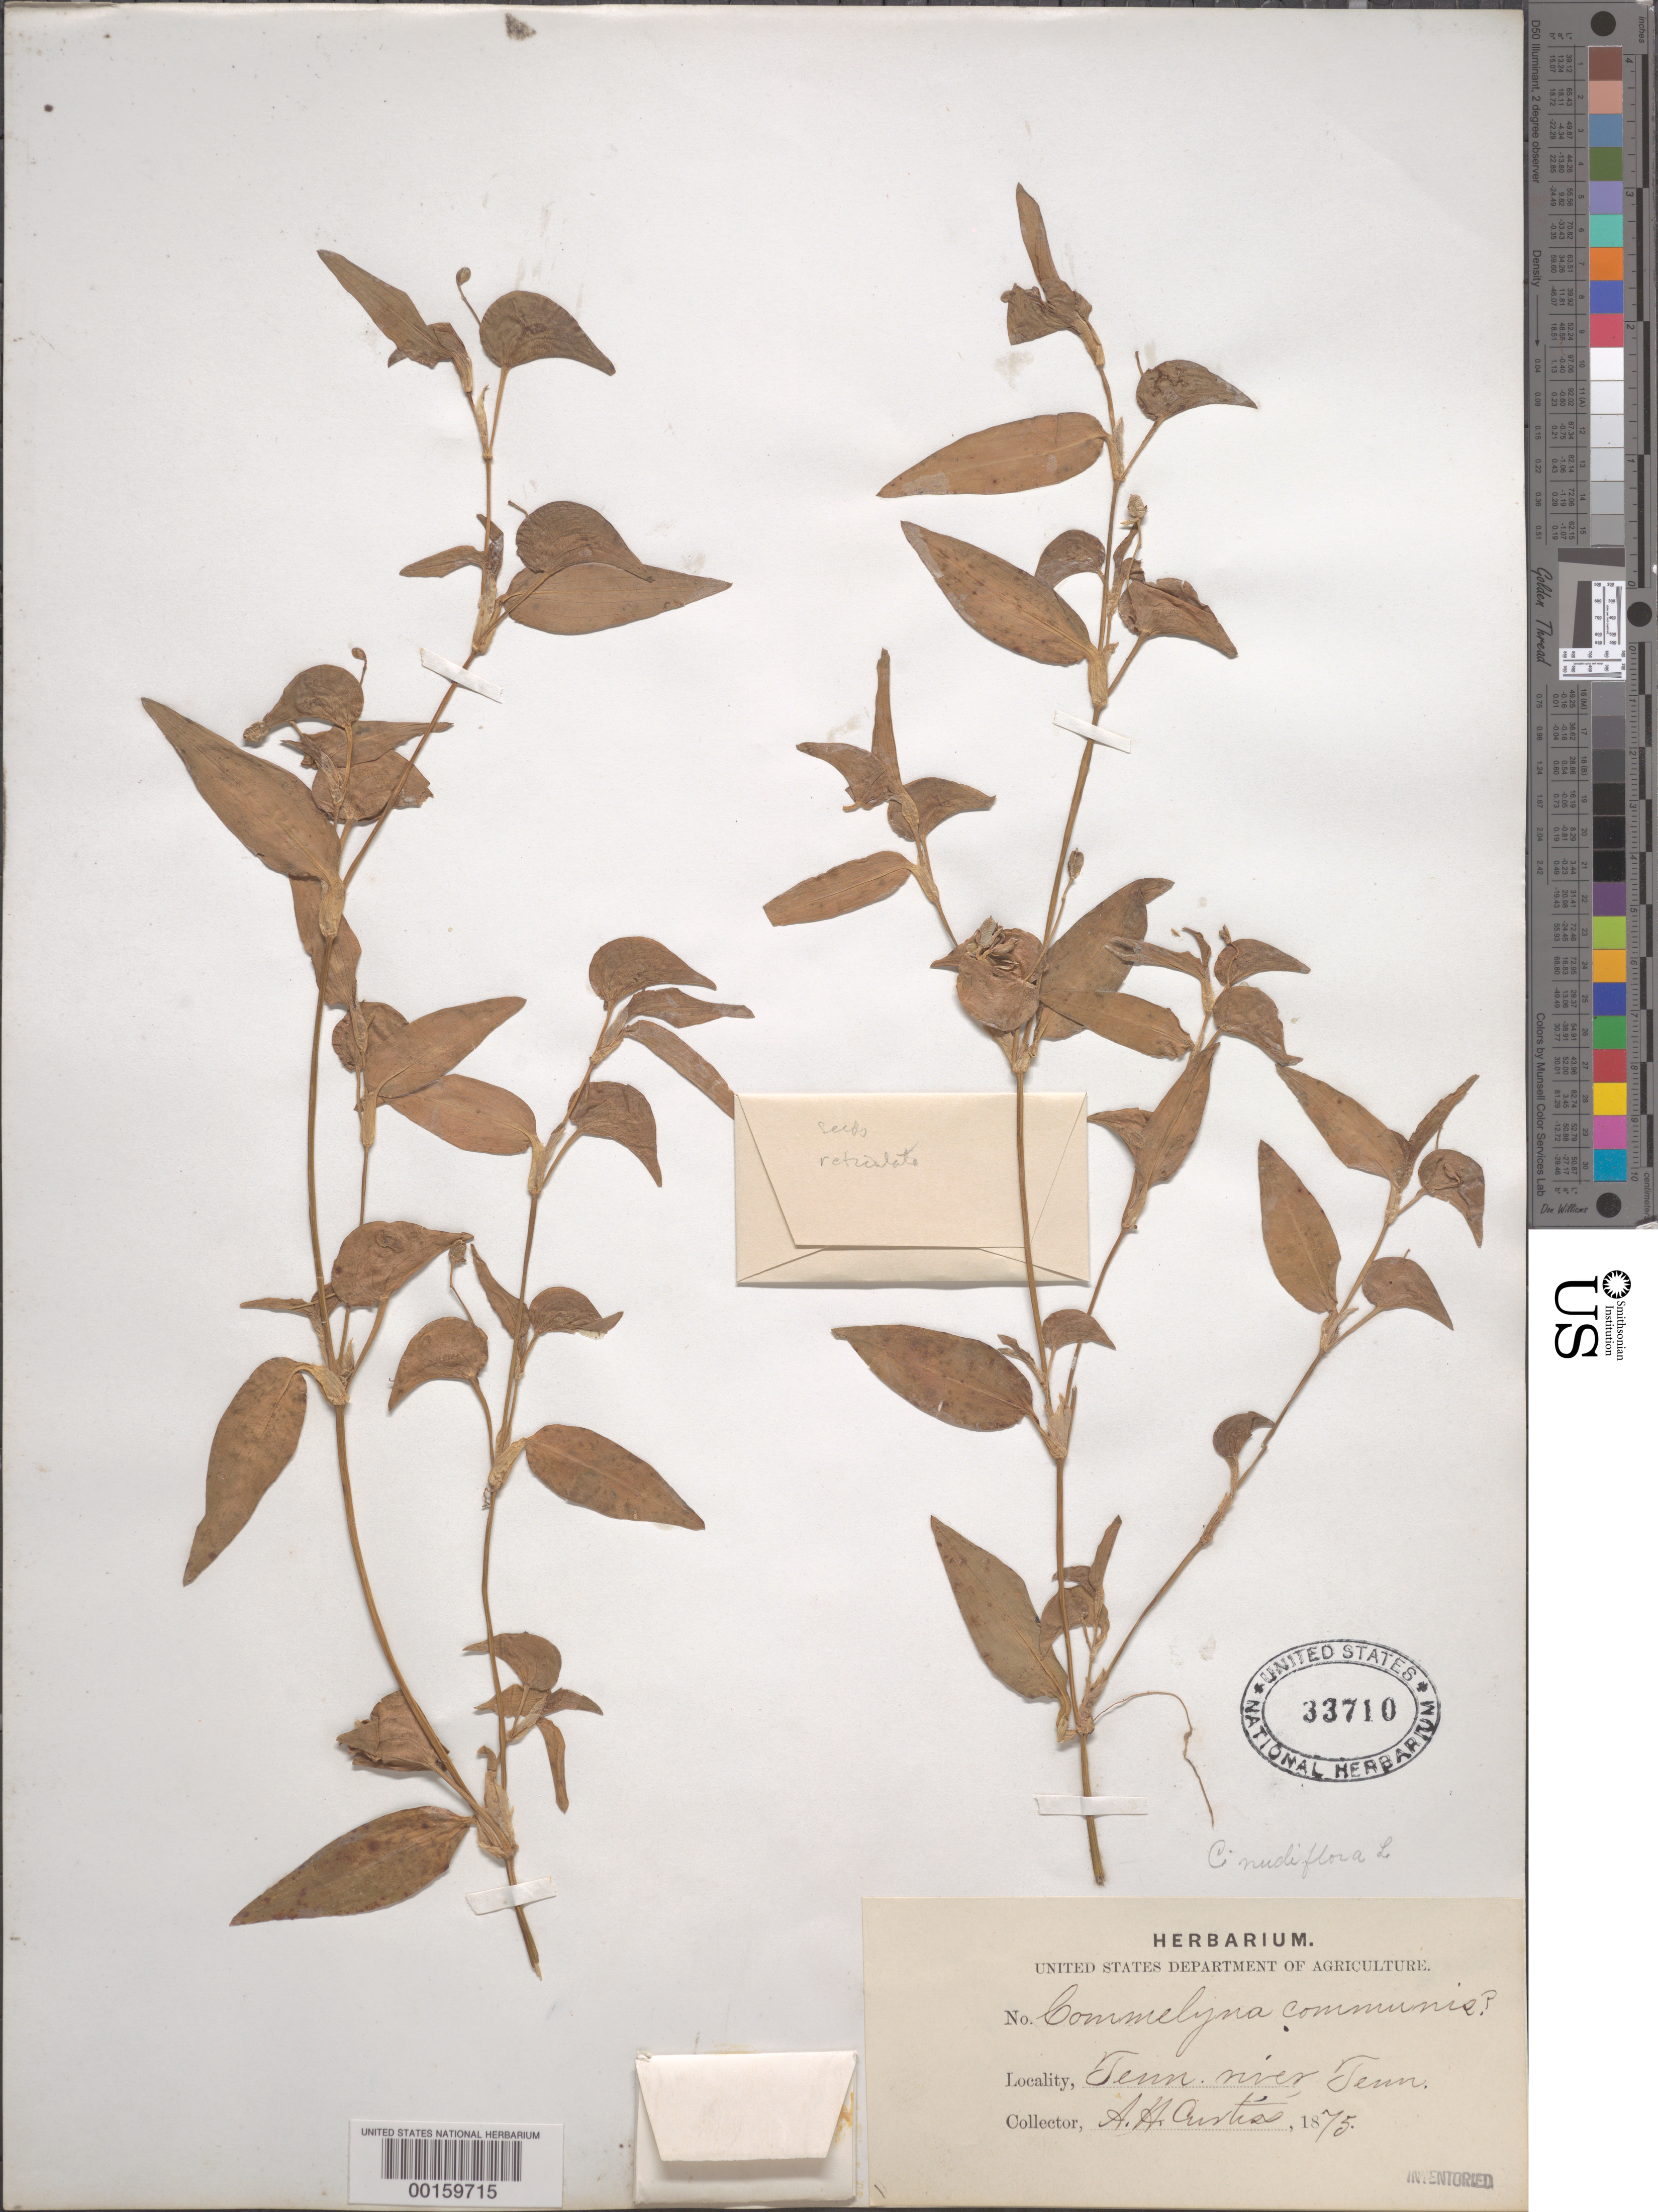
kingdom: Plantae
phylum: Tracheophyta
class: Liliopsida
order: Commelinales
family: Commelinaceae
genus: Commelina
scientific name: Commelina diffusa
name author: Burm. f.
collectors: A. H. Curtiss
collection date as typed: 1875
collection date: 1875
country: United States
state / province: Tennessee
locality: Tennessee river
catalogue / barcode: US 33710